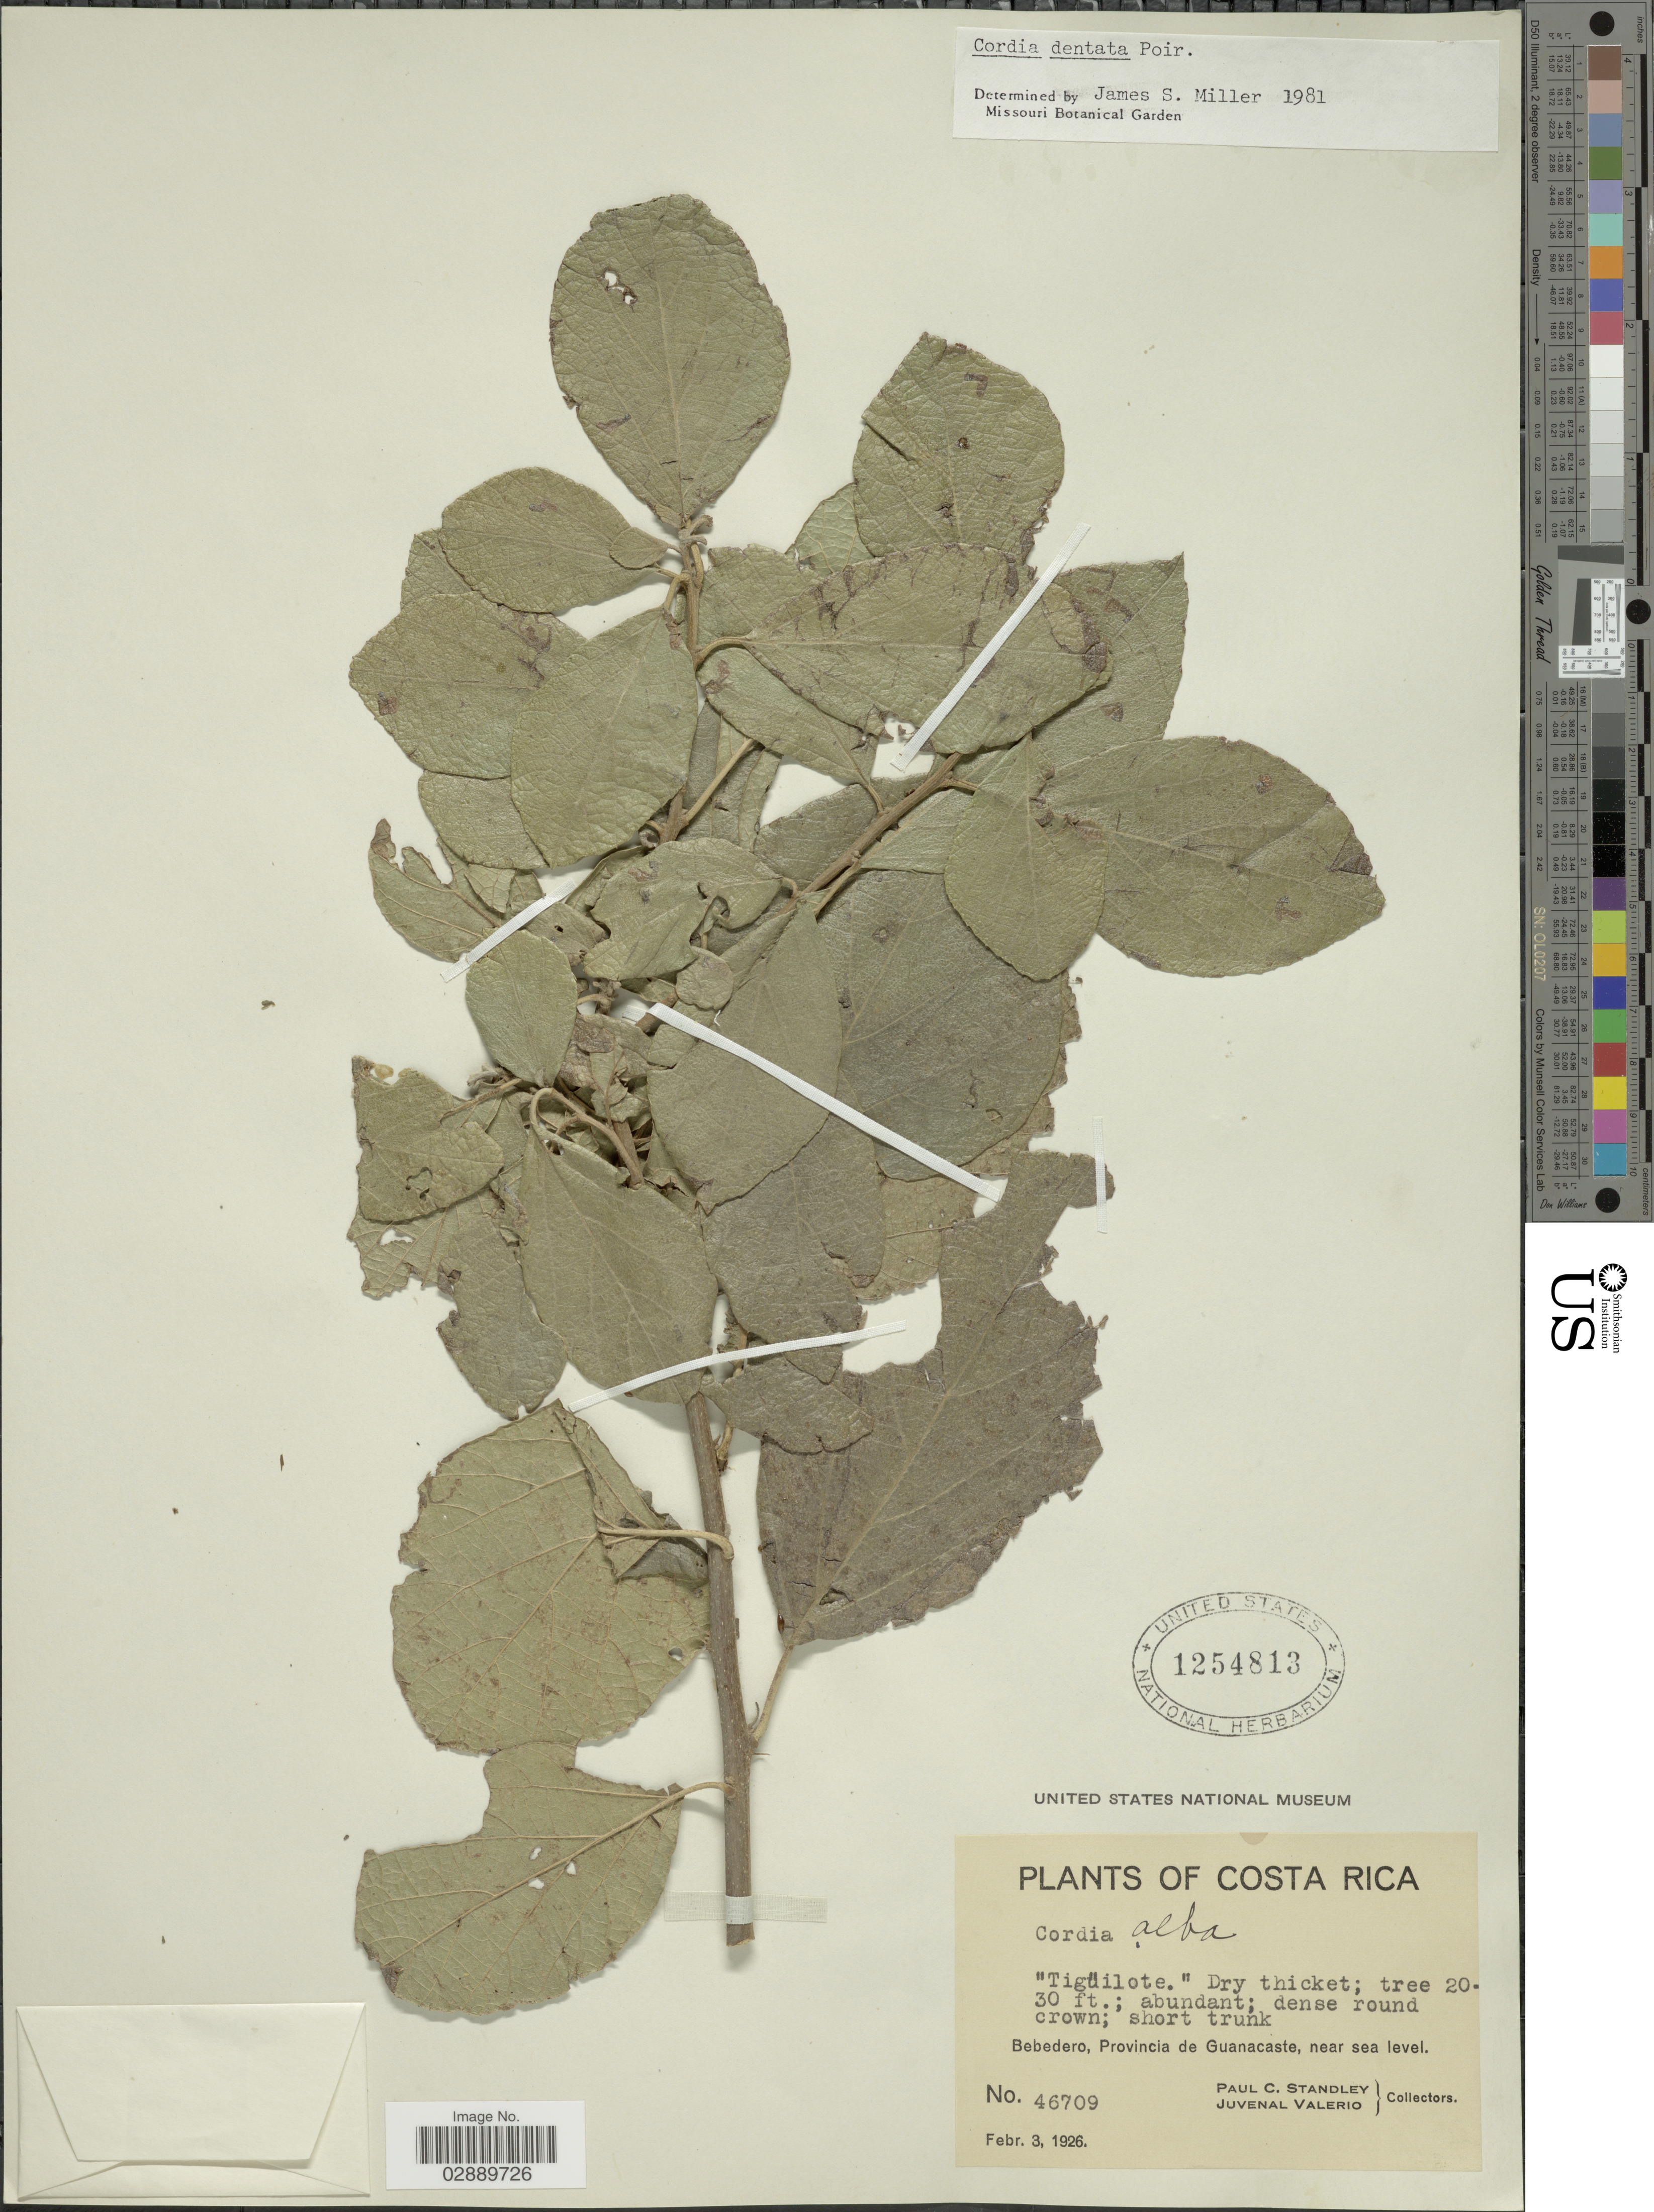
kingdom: Plantae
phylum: Tracheophyta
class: Magnoliopsida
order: Boraginales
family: Cordiaceae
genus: Cordia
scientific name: Cordia dentata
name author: Poir.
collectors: P. C. Standley & J. Valerio R.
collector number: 46709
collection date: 1926-02-03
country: Costa Rica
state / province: Guanacaste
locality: Bebedero.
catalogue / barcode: US 1254813